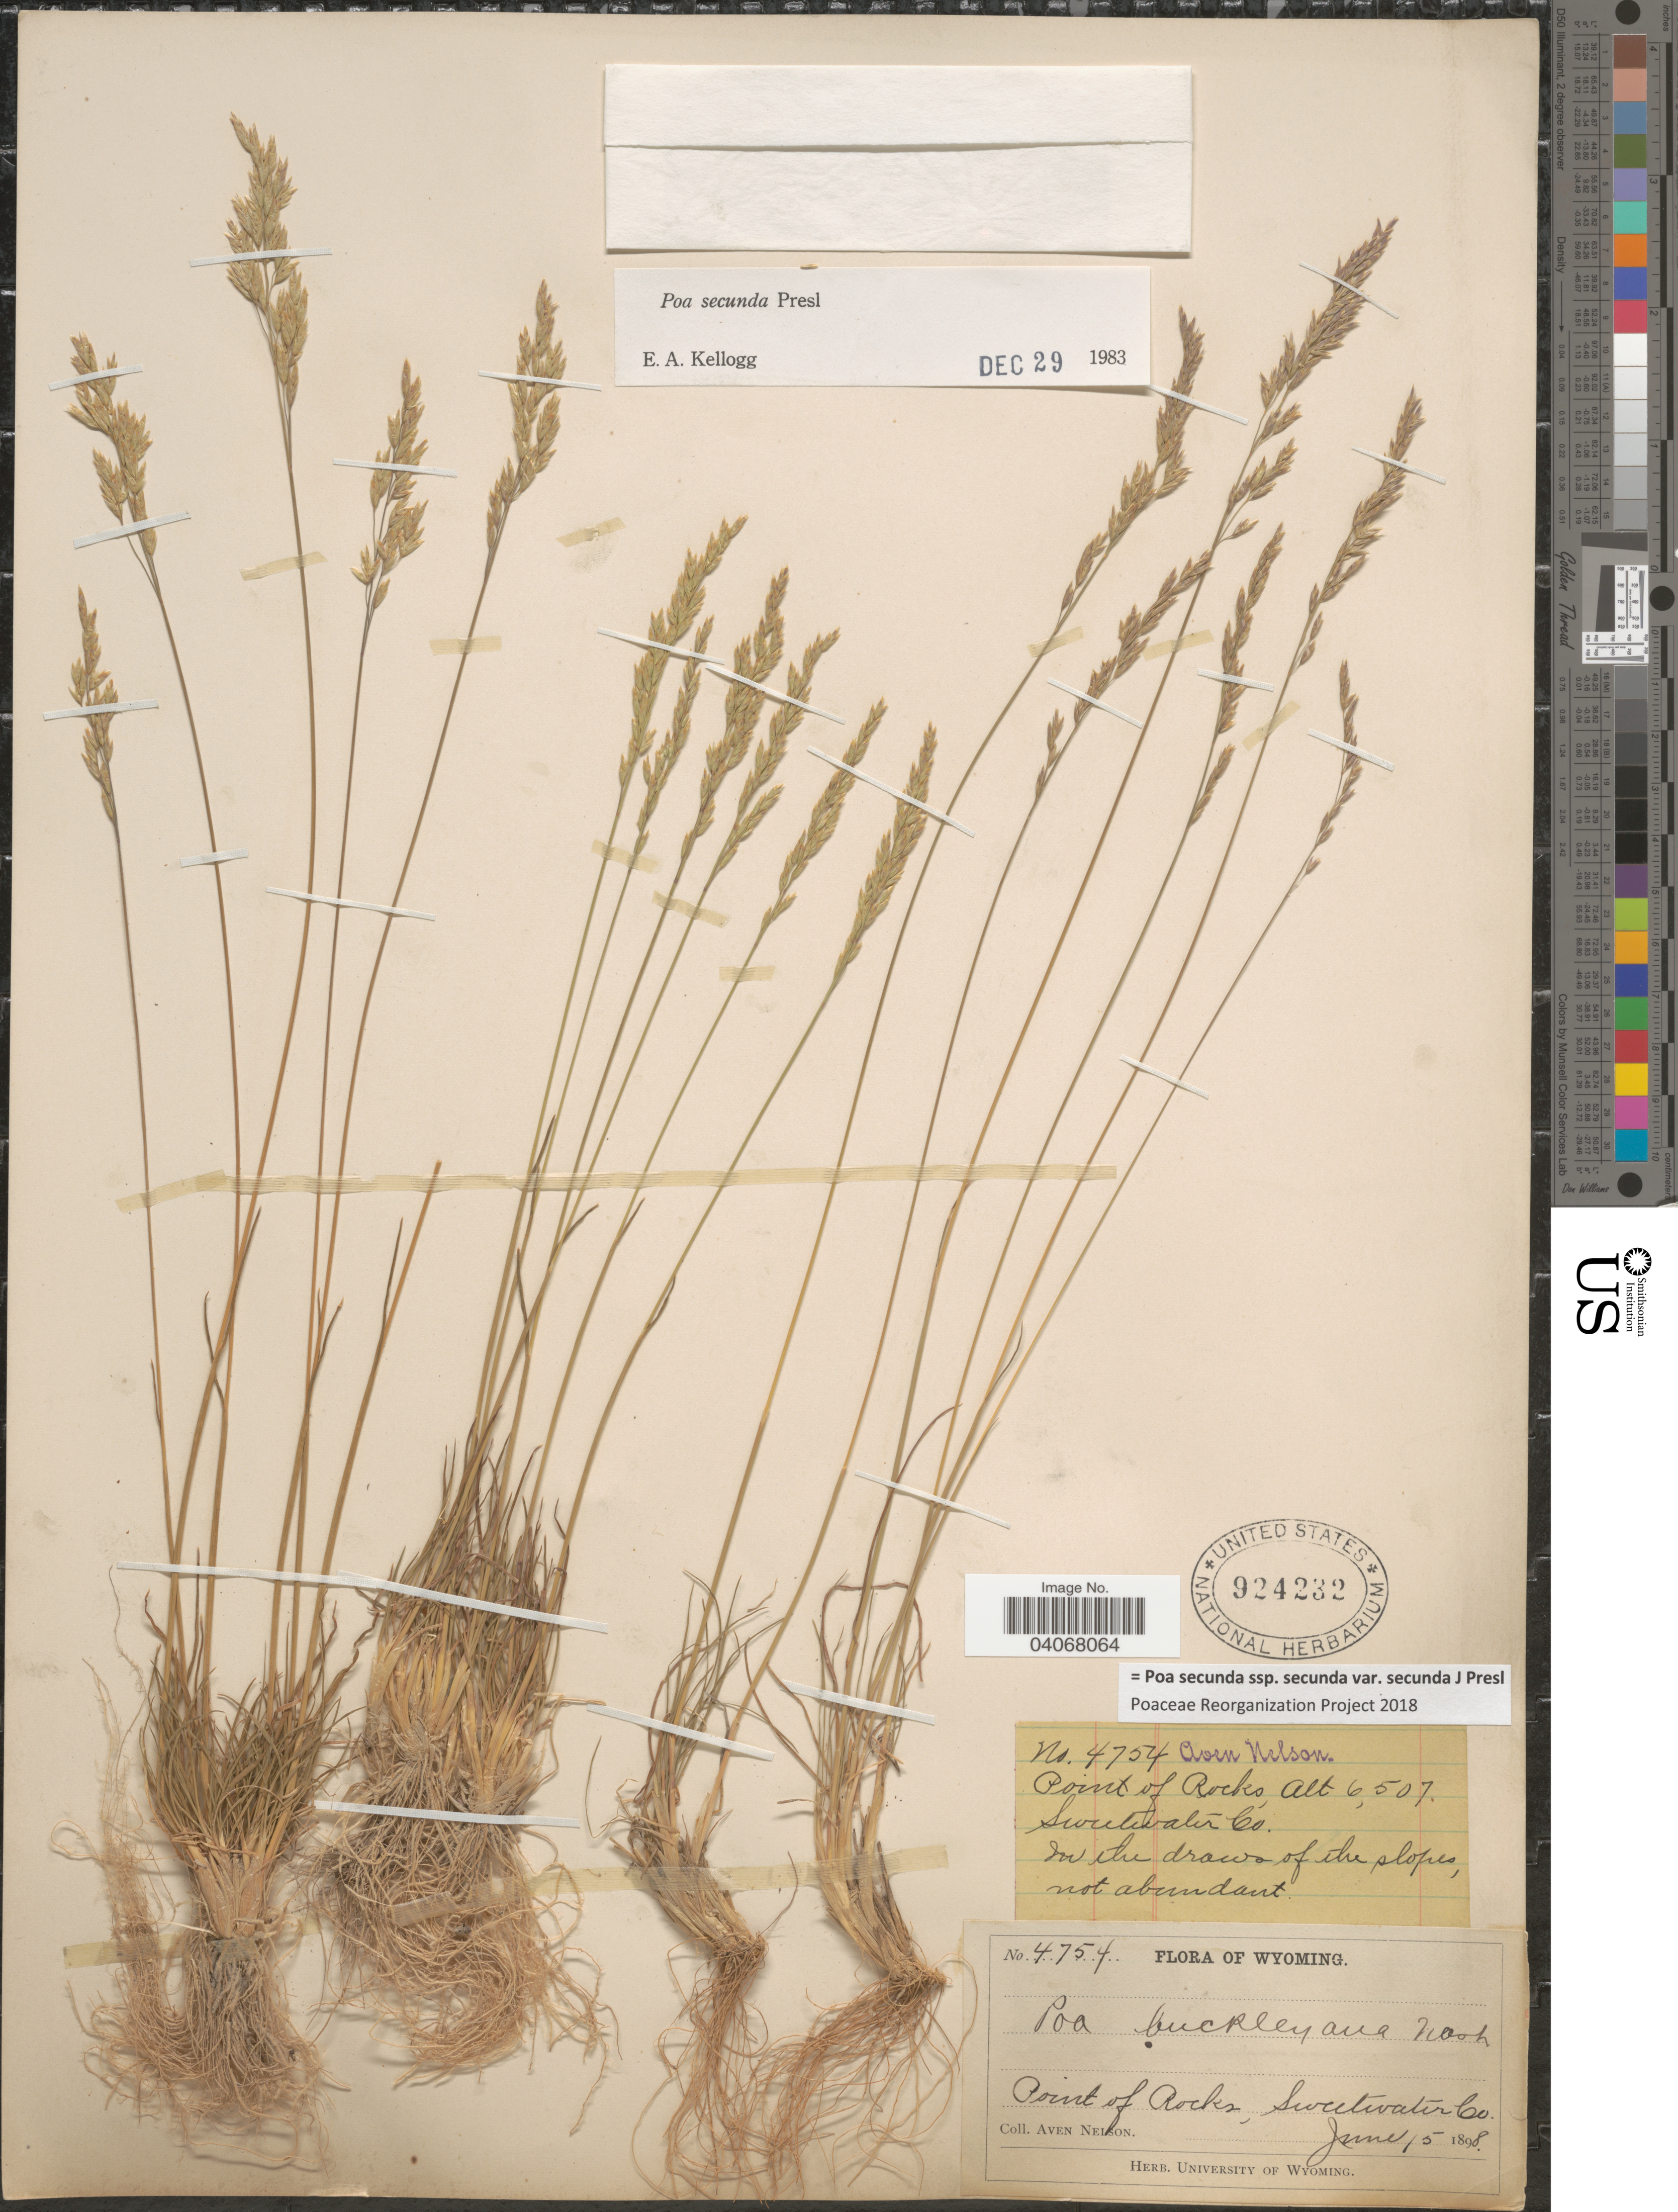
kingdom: Plantae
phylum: Tracheophyta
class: Liliopsida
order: Poales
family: Poaceae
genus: Poa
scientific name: Poa secunda subsp. secunda var. secunda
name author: J. Presl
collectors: A. Nelson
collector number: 4754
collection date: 1898-06-15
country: United States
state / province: Wyoming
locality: Point of Rocks, Sweetwater Co.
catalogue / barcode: US 924232